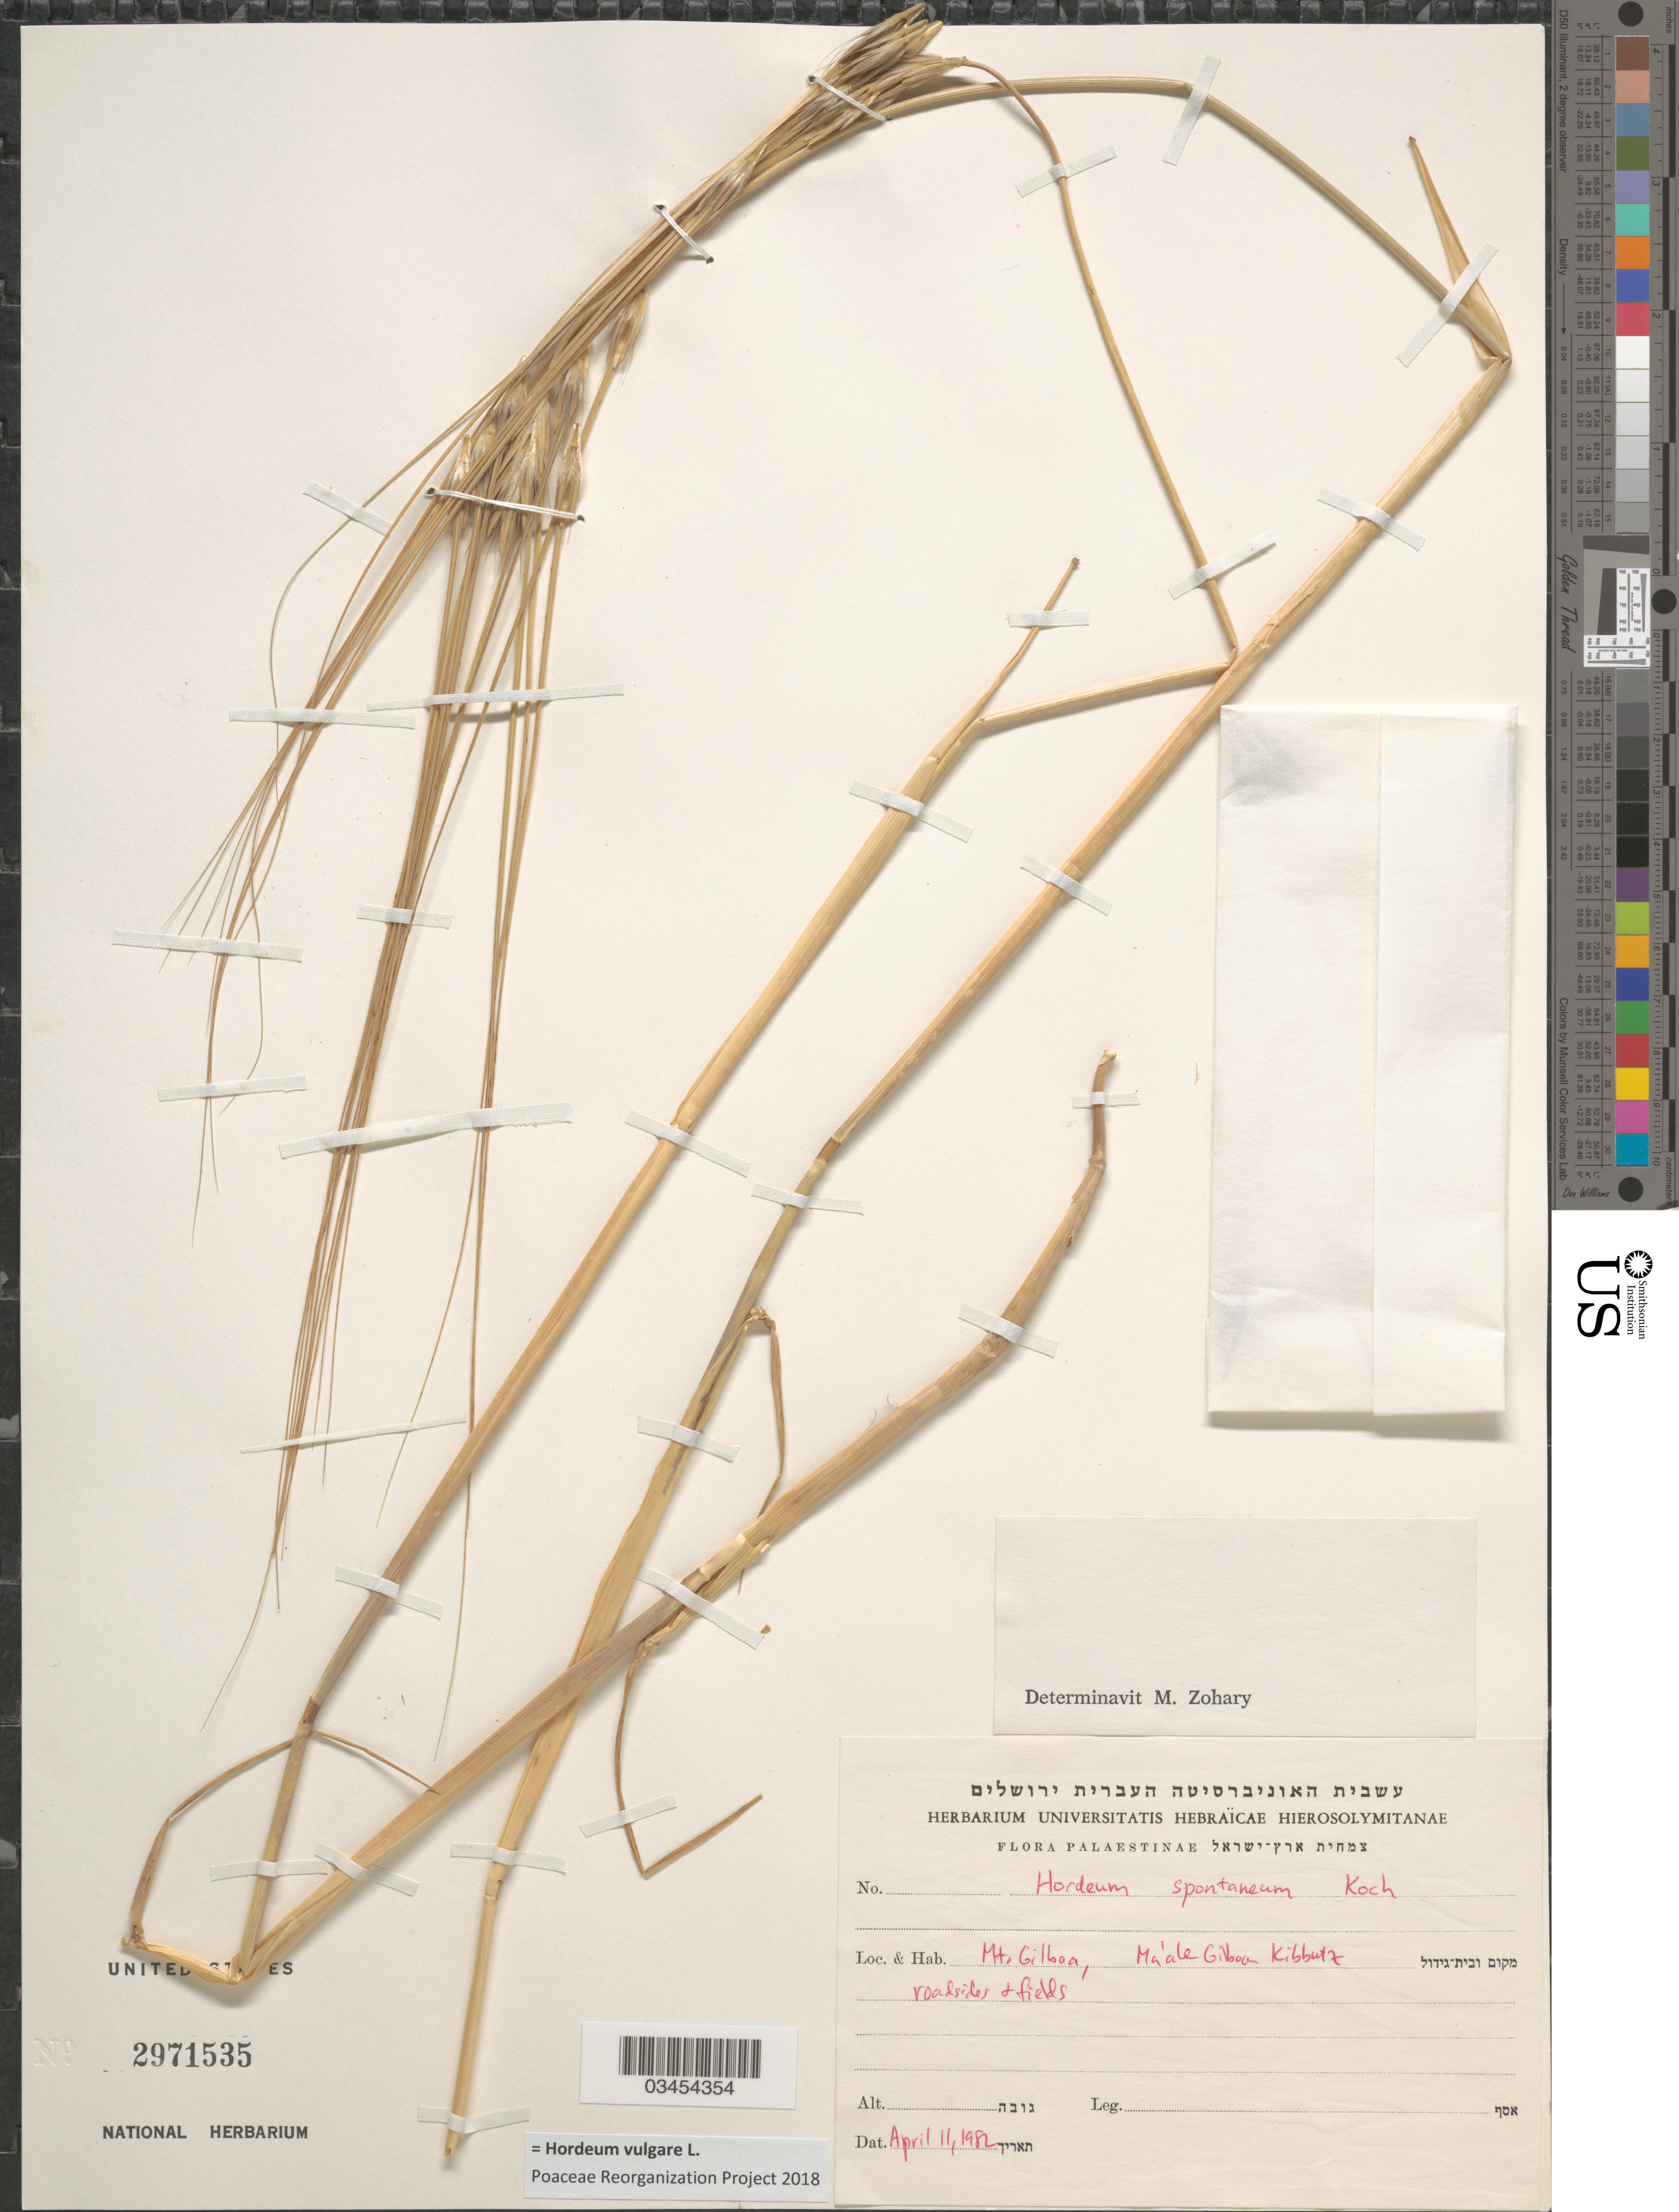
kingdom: Plantae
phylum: Tracheophyta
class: Liliopsida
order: Poales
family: Poaceae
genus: Hordeum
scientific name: Hordeum vulgare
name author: L.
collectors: Herbarium Universitatis Hebraicae Hierosolymitanae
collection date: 1982-04-11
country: Israel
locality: Palaestinae. Mt. Gilboa, Ma'ale Gilboa Kibbutz.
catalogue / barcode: US 2971535